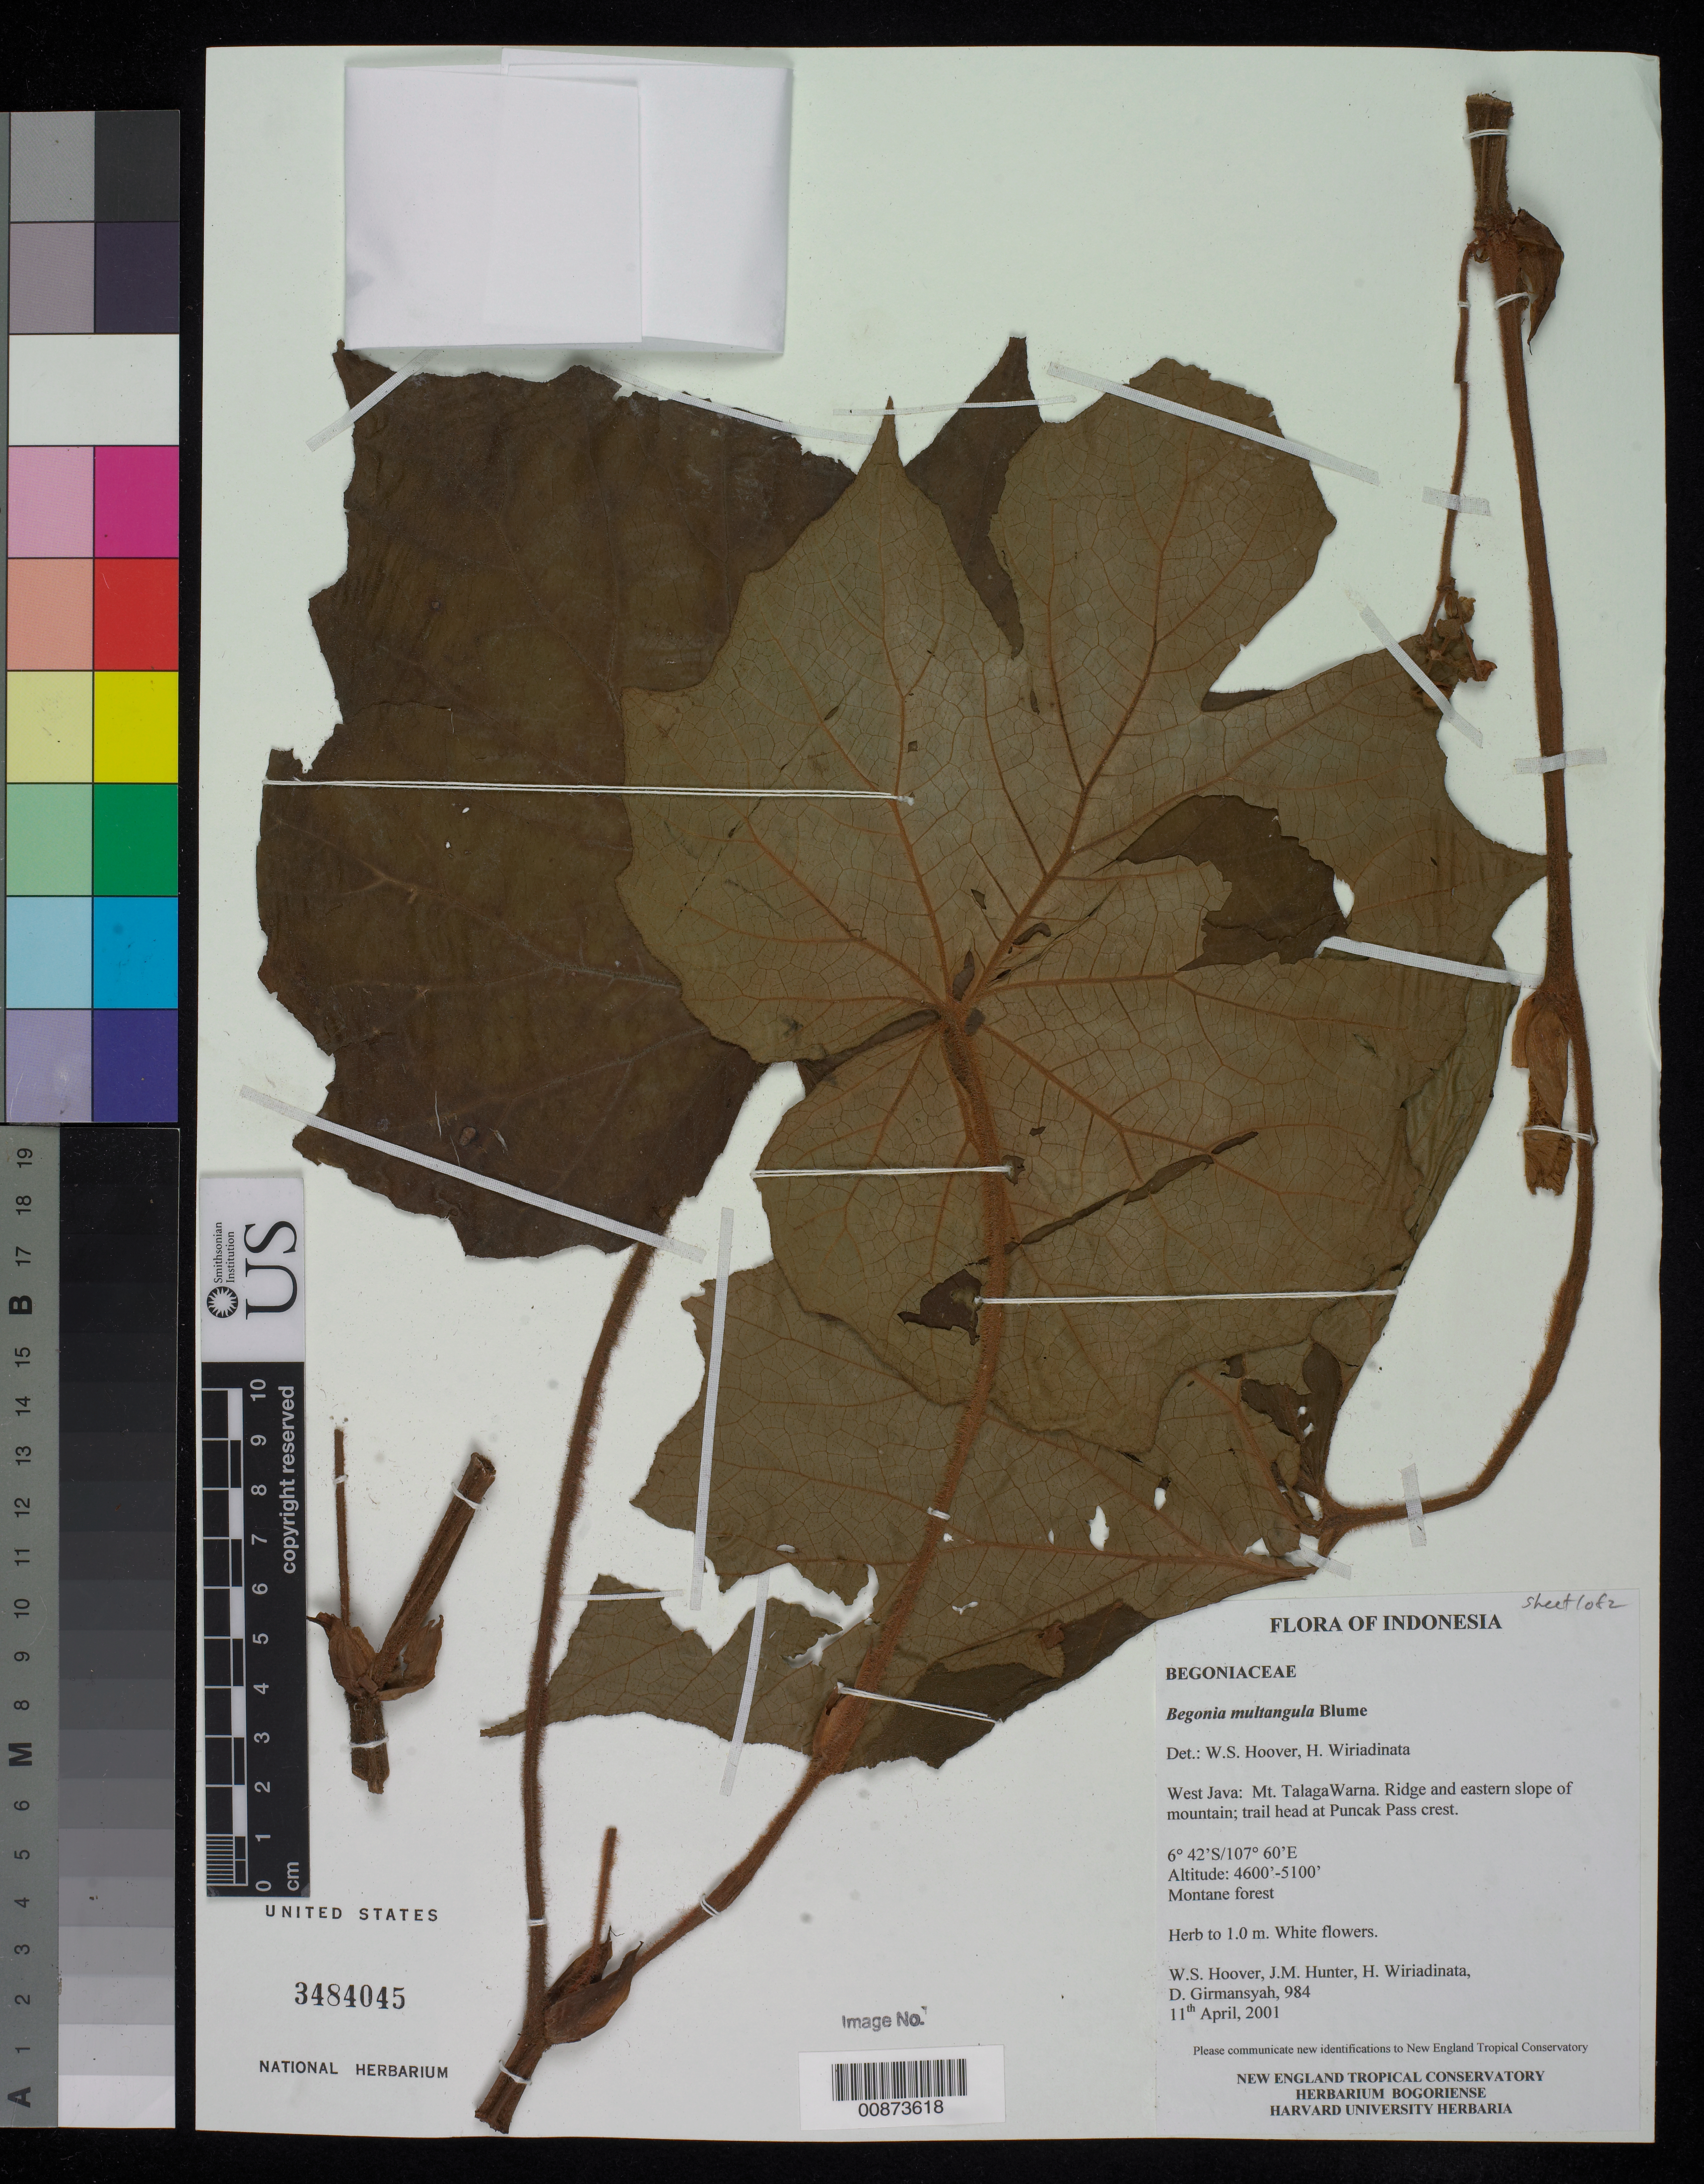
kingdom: Plantae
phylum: Tracheophyta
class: Magnoliopsida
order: Cucurbitales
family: Begoniaceae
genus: Begonia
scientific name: Begonia multangula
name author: Blume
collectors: W. S. Hoover, J. Hunter, H. Wiriadinata & D. Girmansyah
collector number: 984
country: Indonesia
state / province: Java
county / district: Jawa Barat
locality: Mt. Talaga Warna.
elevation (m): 1402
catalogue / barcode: US 3484045